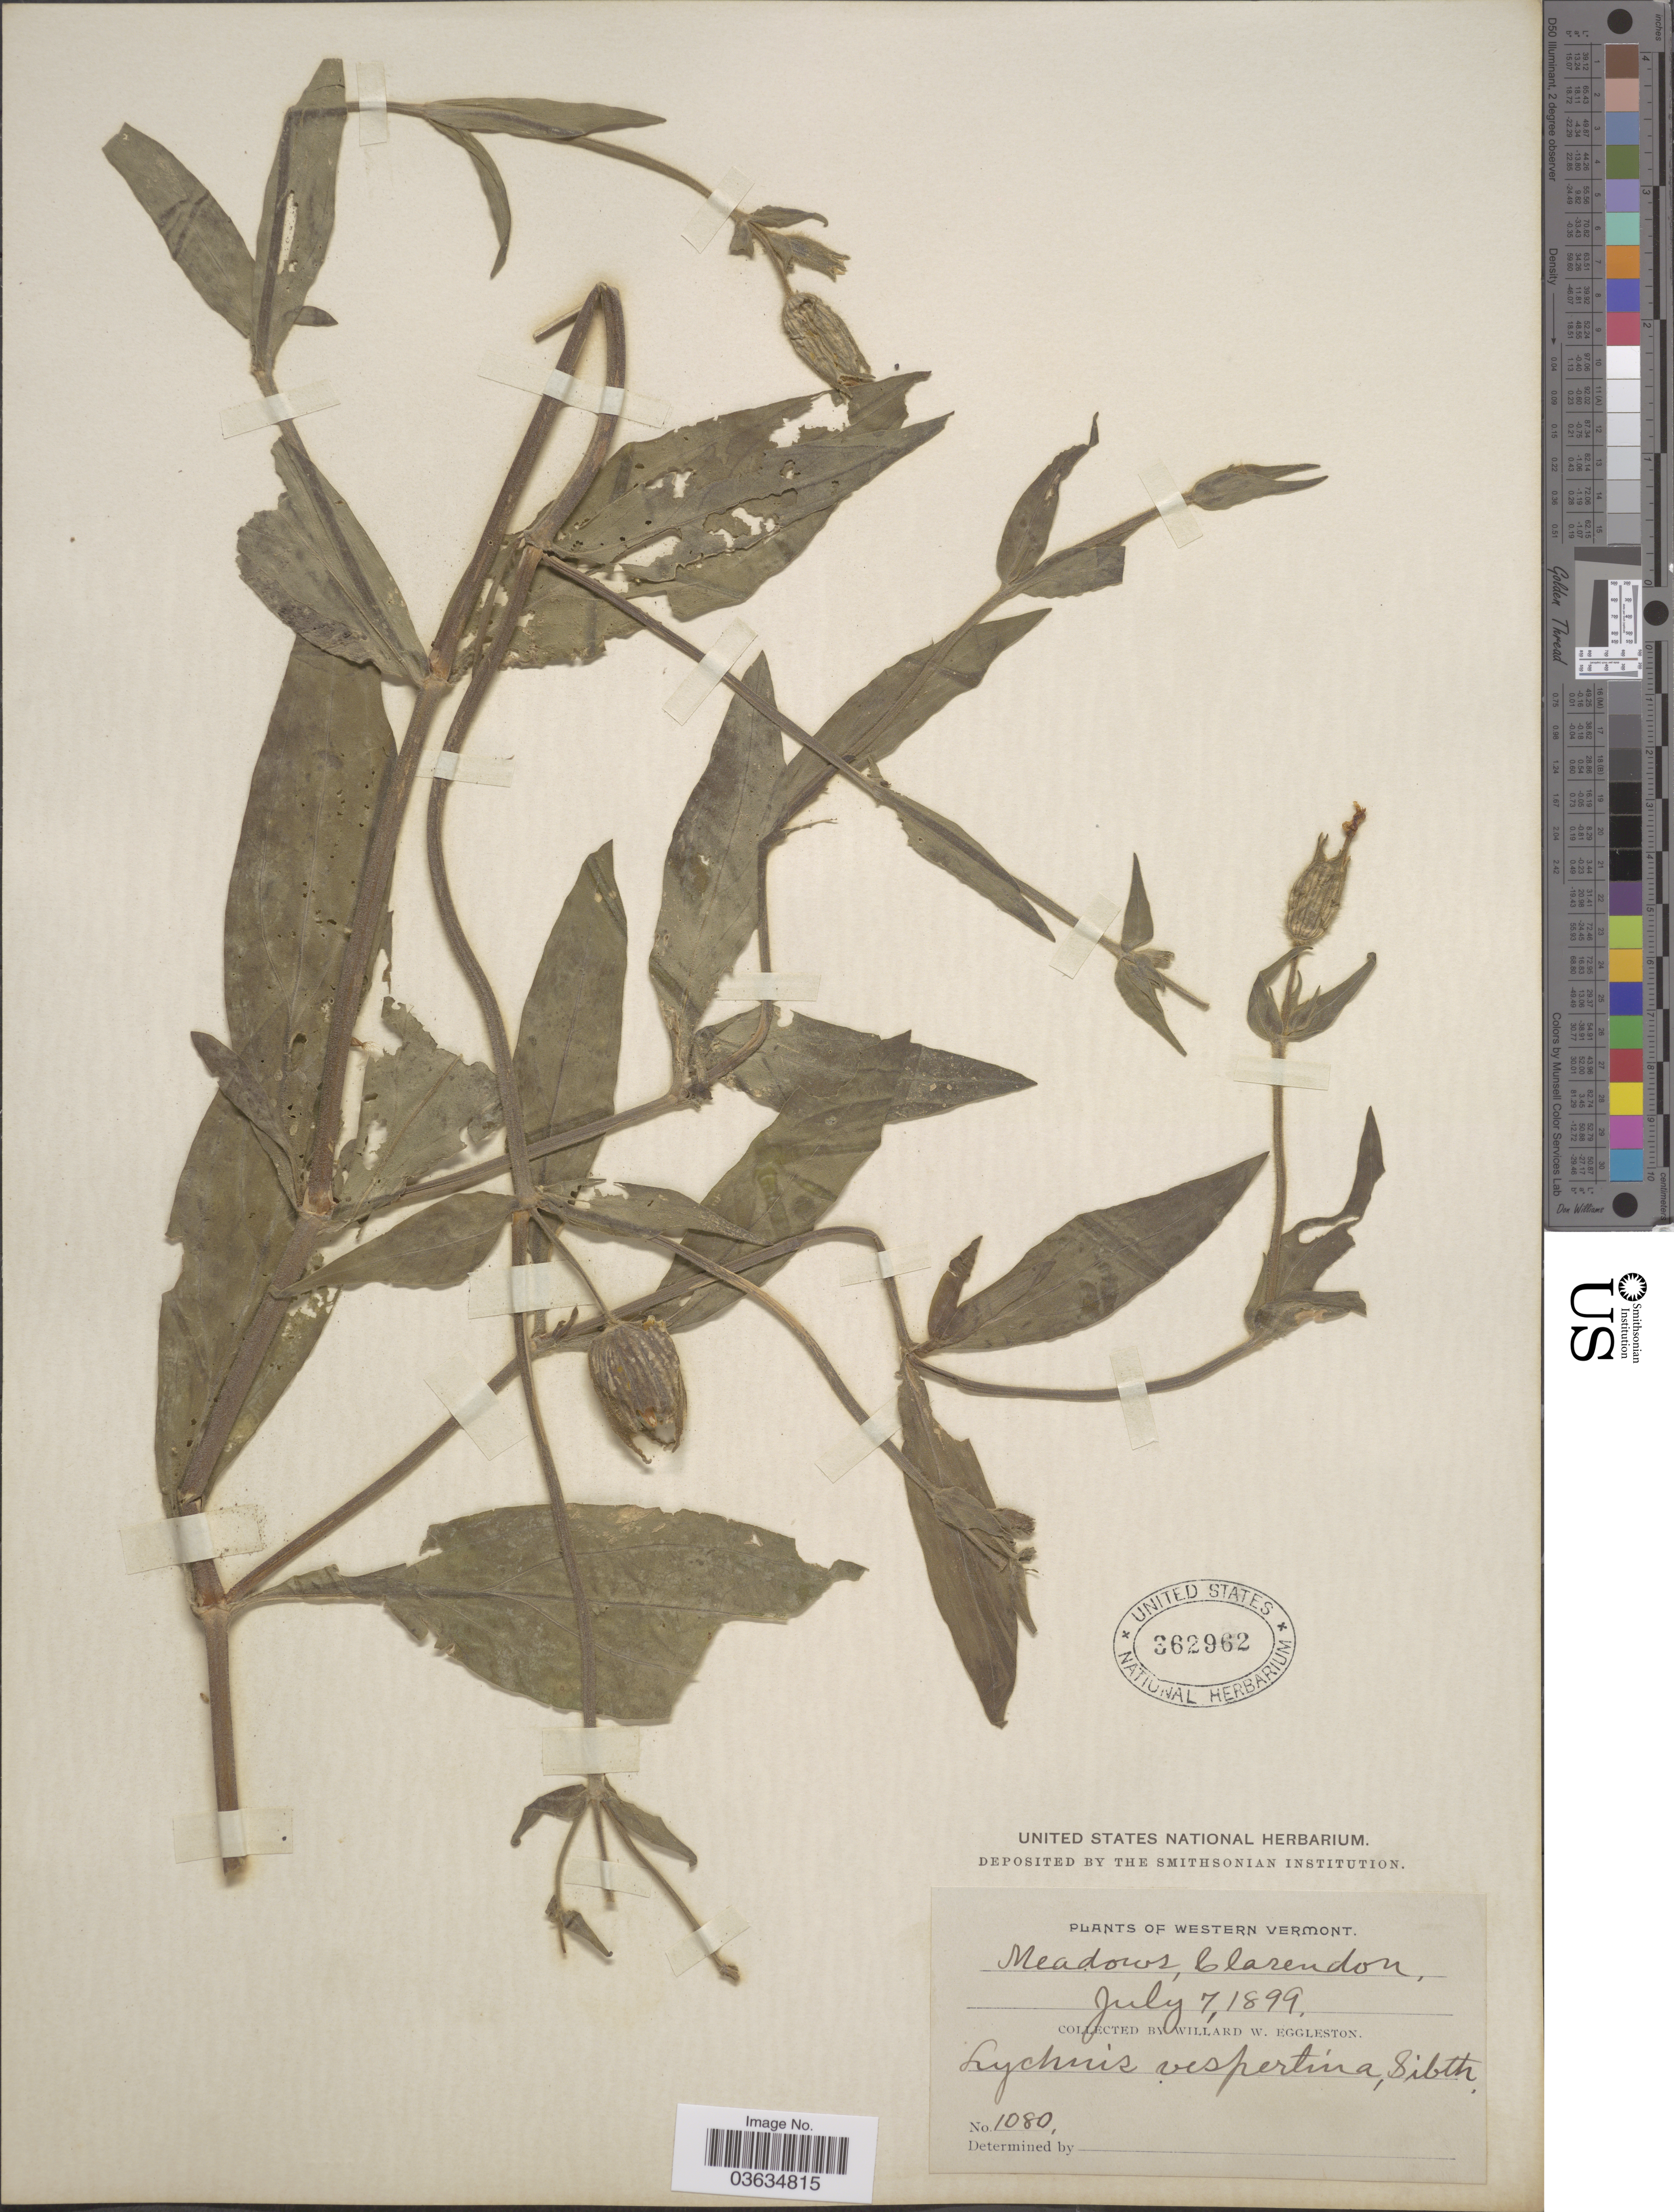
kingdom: Plantae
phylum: Tracheophyta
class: Magnoliopsida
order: Caryophyllales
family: Caryophyllaceae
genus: Silene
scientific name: Silene latifolia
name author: Poir.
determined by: Strong, Mark T., (BOT), Smithsonian Institution - National Museum of Natural History (UNITED STATES)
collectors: W. W. Eggleston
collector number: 1080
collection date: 1899-07-07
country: United States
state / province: Vermont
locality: Western Vermont.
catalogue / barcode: US 362962